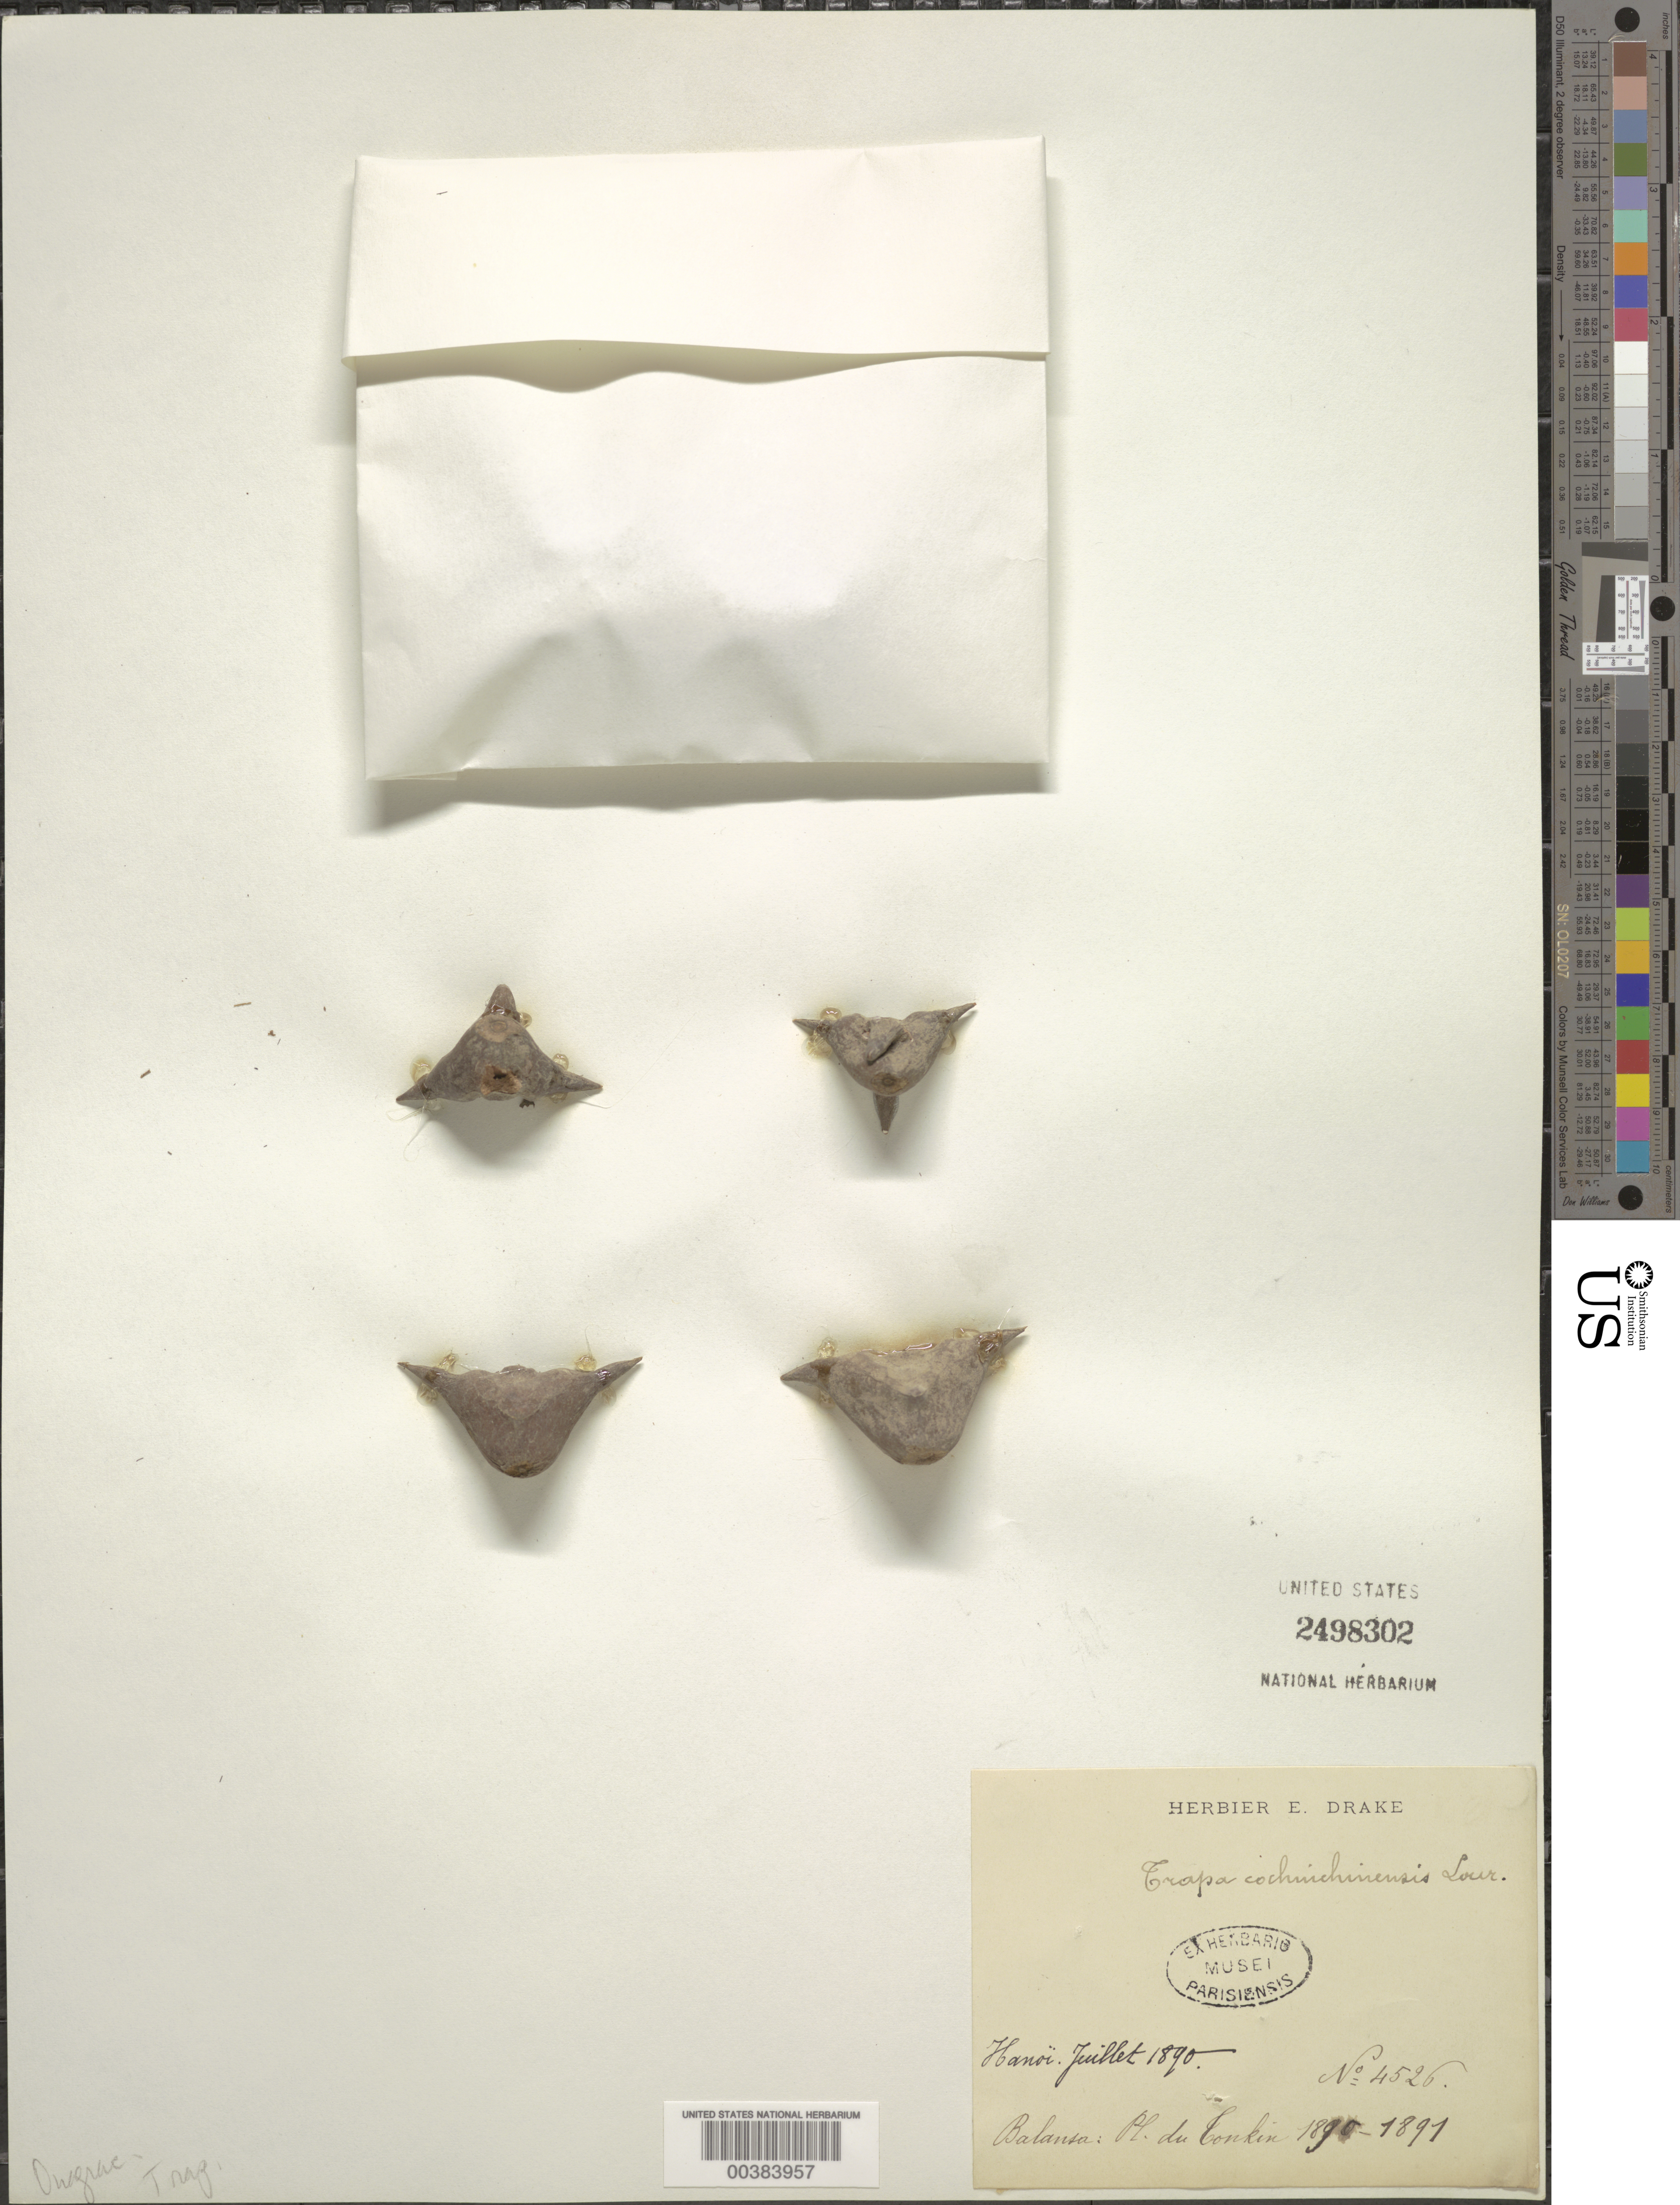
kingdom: Plantae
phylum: Tracheophyta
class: Magnoliopsida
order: Myrtales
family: Lythraceae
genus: Trapa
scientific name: Trapa cochinchinensis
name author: Lour.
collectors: B. Balansa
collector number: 4526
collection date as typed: Jul 1890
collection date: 1890-07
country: Vietnam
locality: Hanoi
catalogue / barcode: US 2498302